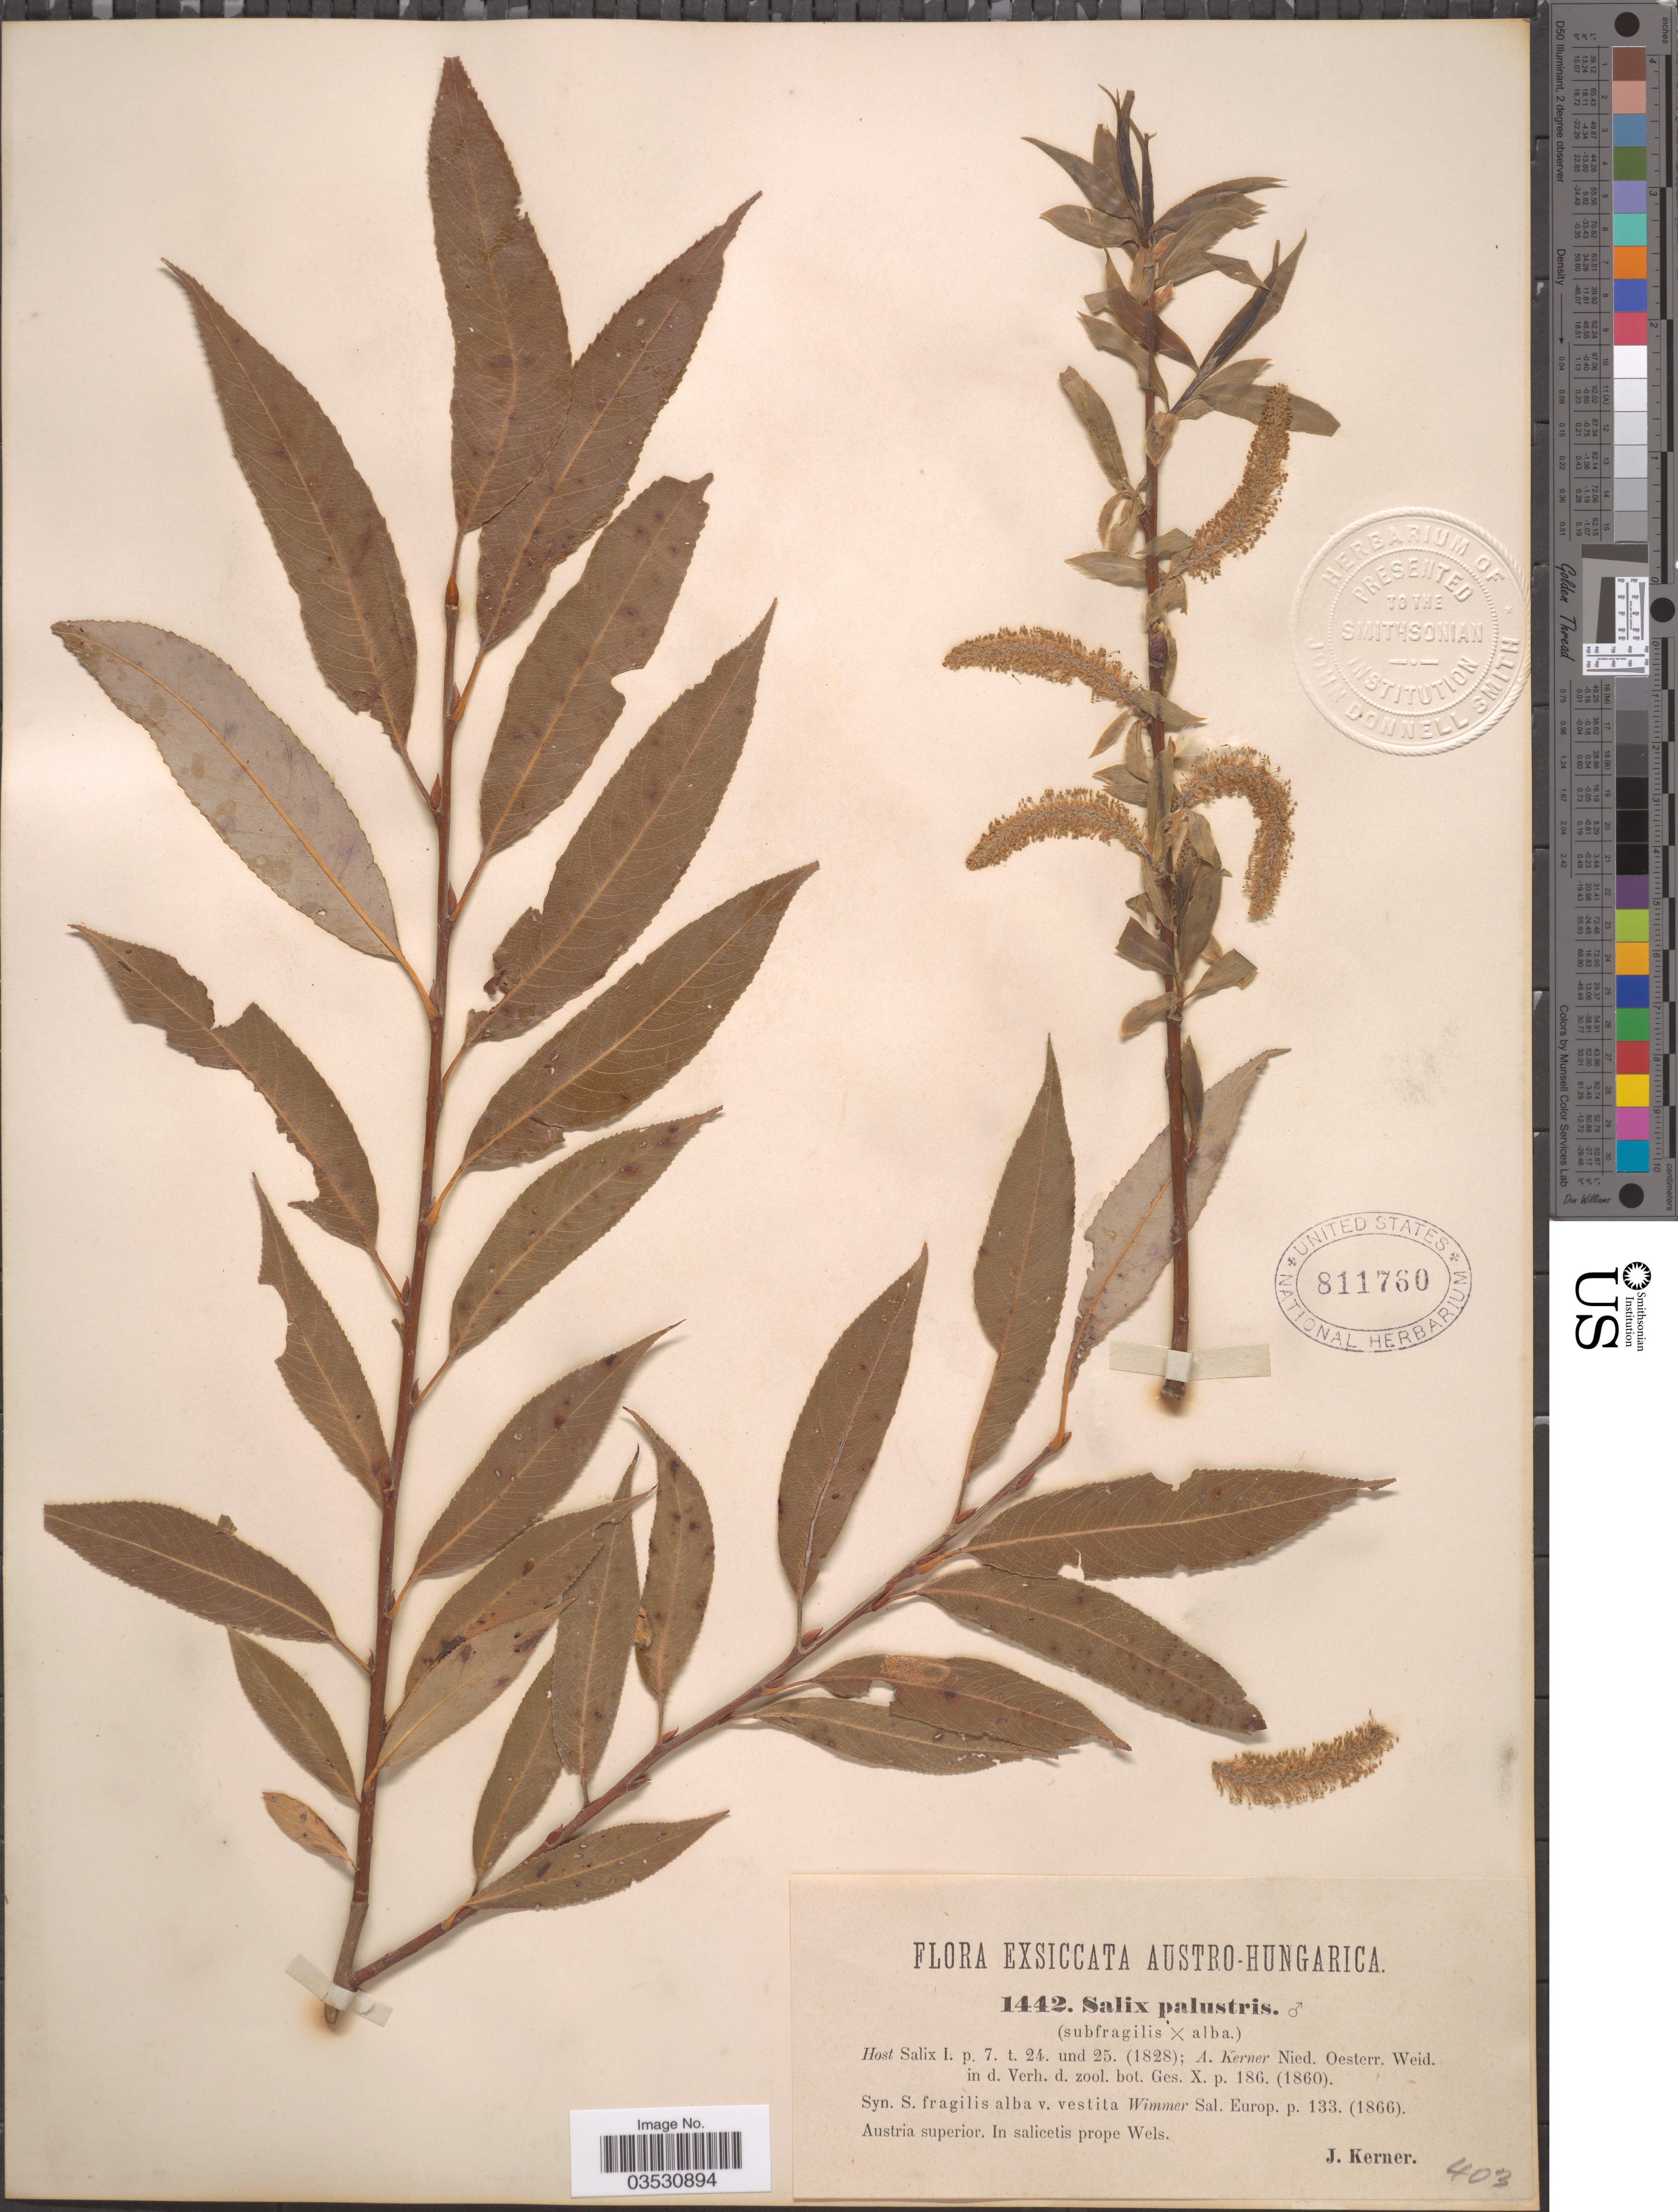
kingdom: Plantae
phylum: Tracheophyta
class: Magnoliopsida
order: Malpighiales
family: Salicaceae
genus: Salix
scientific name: Salix palustris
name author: Host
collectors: J. Kerner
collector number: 1442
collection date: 1866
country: Austria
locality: Austro-Hungarica. Austria superior. In salicetis prope Wels.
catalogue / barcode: US 811760